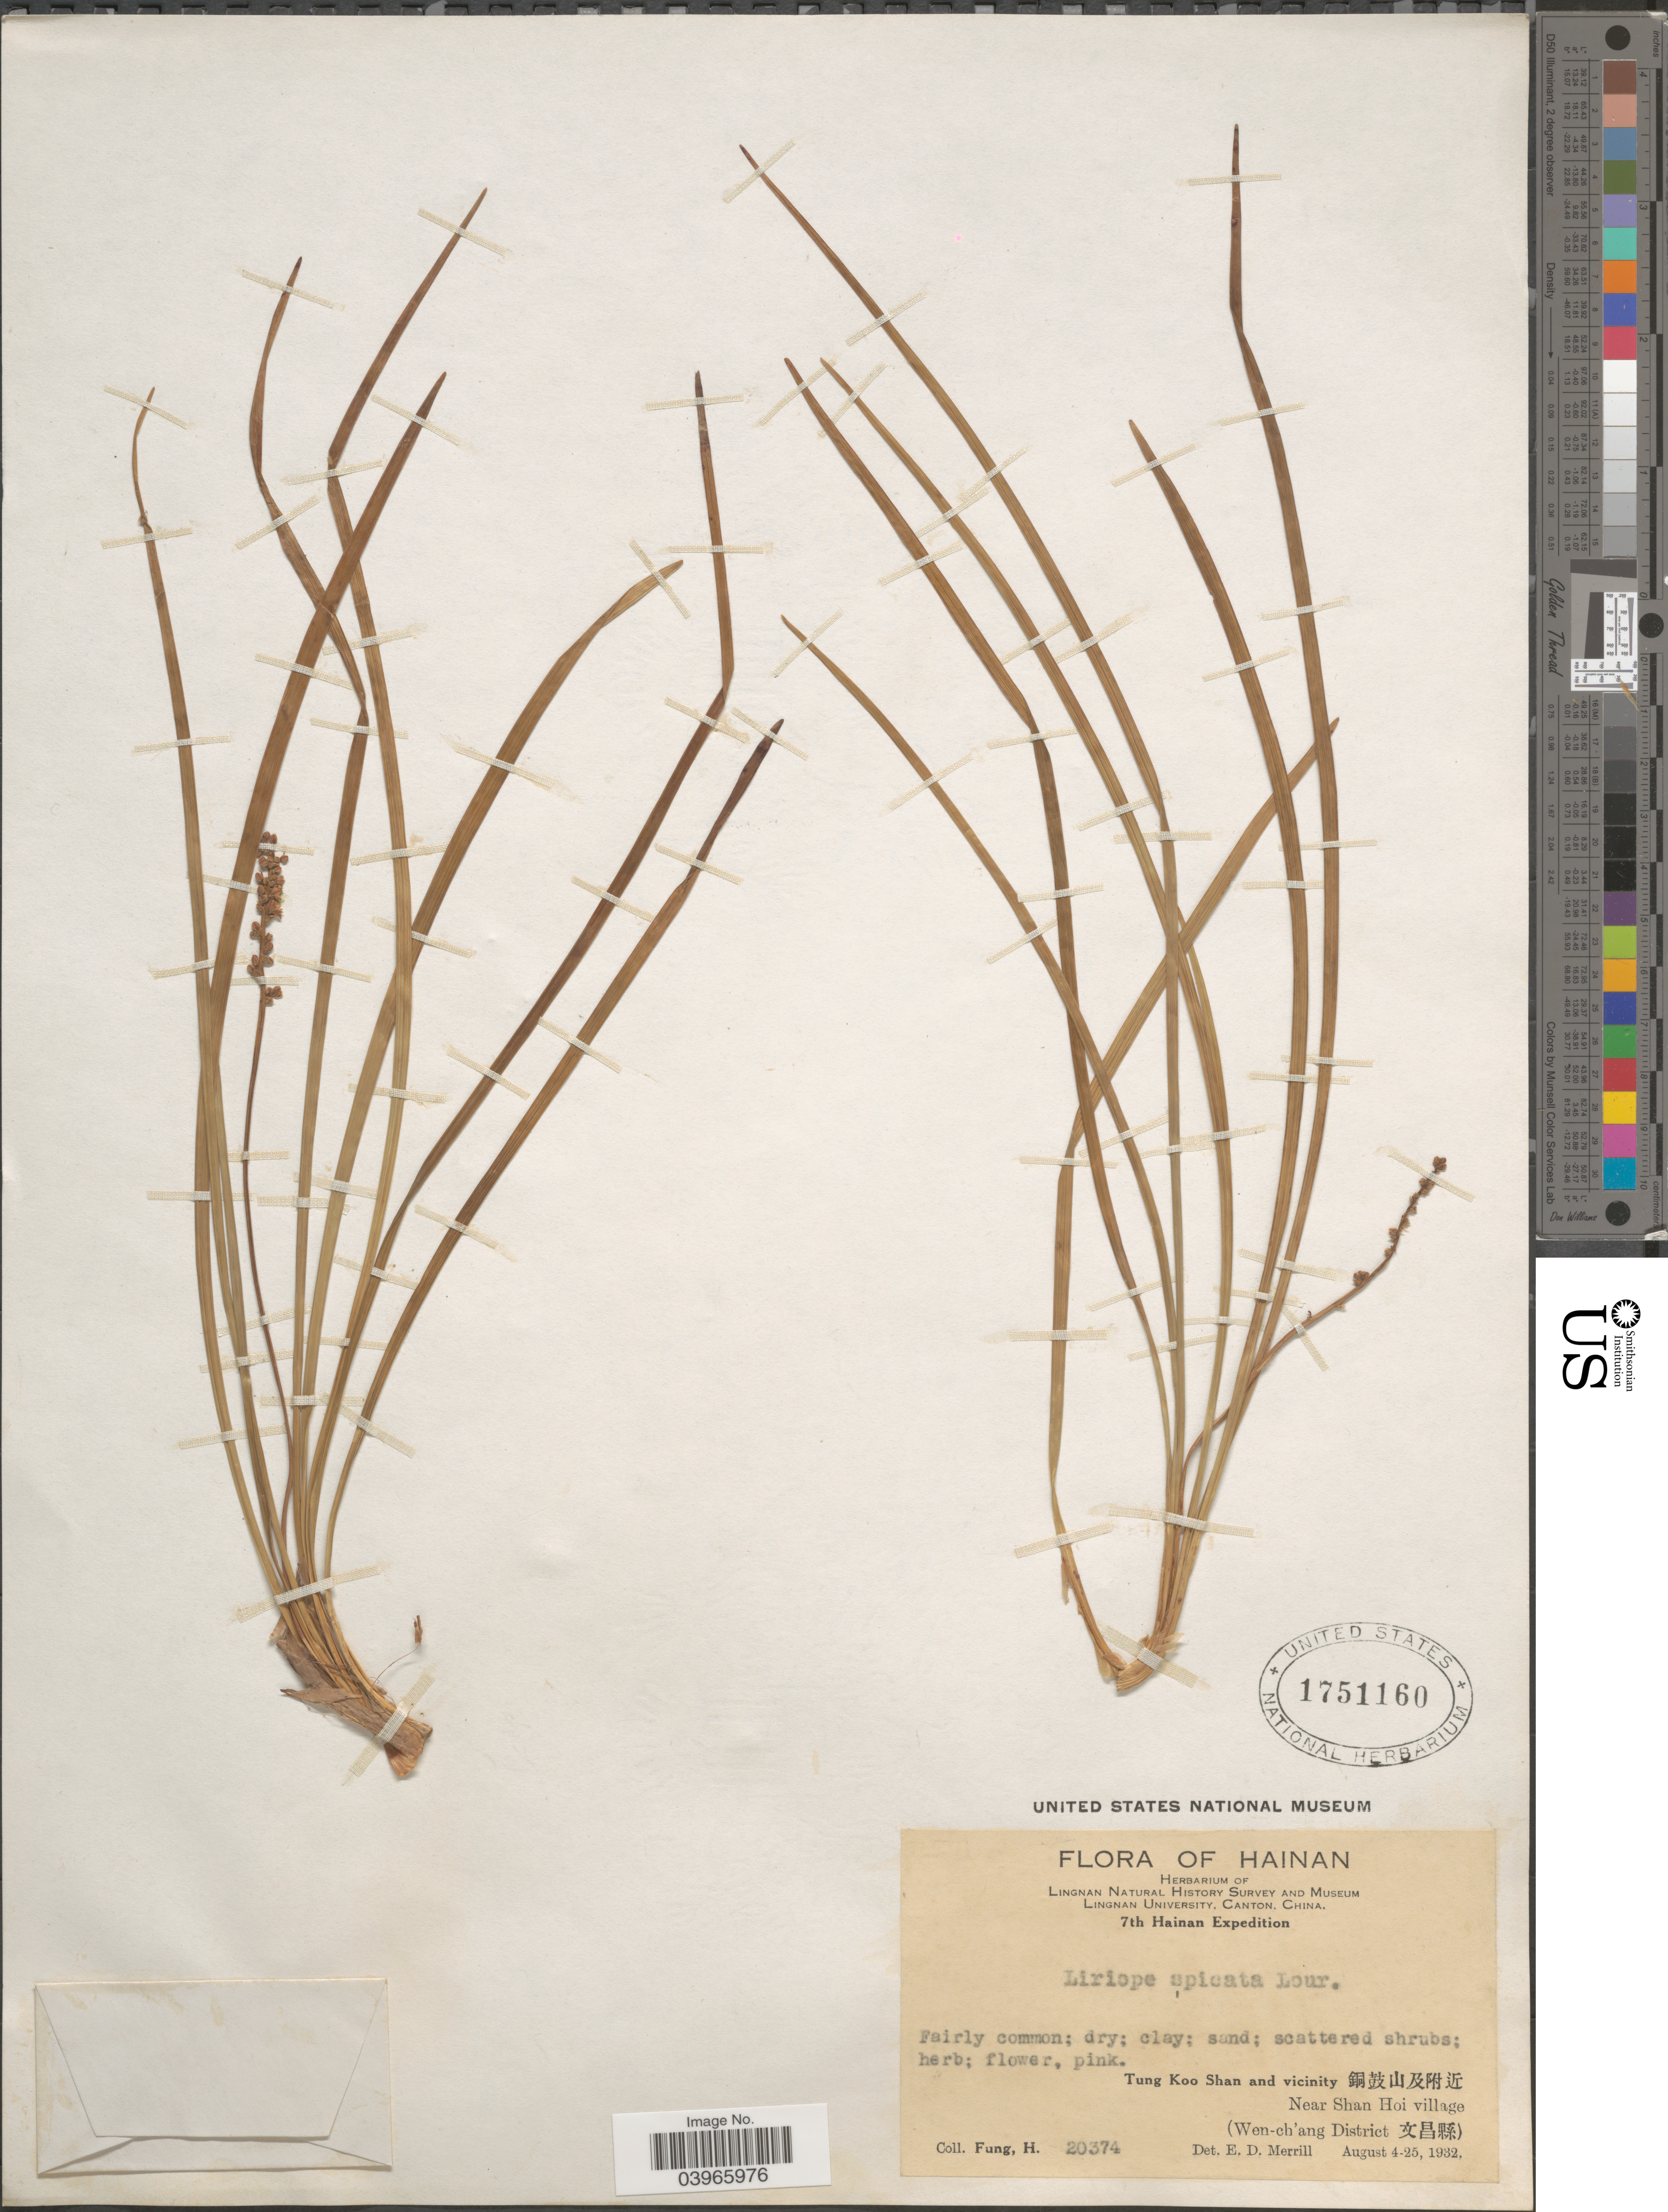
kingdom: Plantae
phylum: Tracheophyta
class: Liliopsida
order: Asparagales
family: Asparagaceae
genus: Liriope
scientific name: Liriope spicata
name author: Lour.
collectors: H. Fung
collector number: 20374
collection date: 1932-08-04/1932-08-25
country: China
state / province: Hainan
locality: Tung Koo Shan and vicinity X. Near Shan Hoi village. (Wen-ch'ang District X).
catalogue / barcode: US 1751160